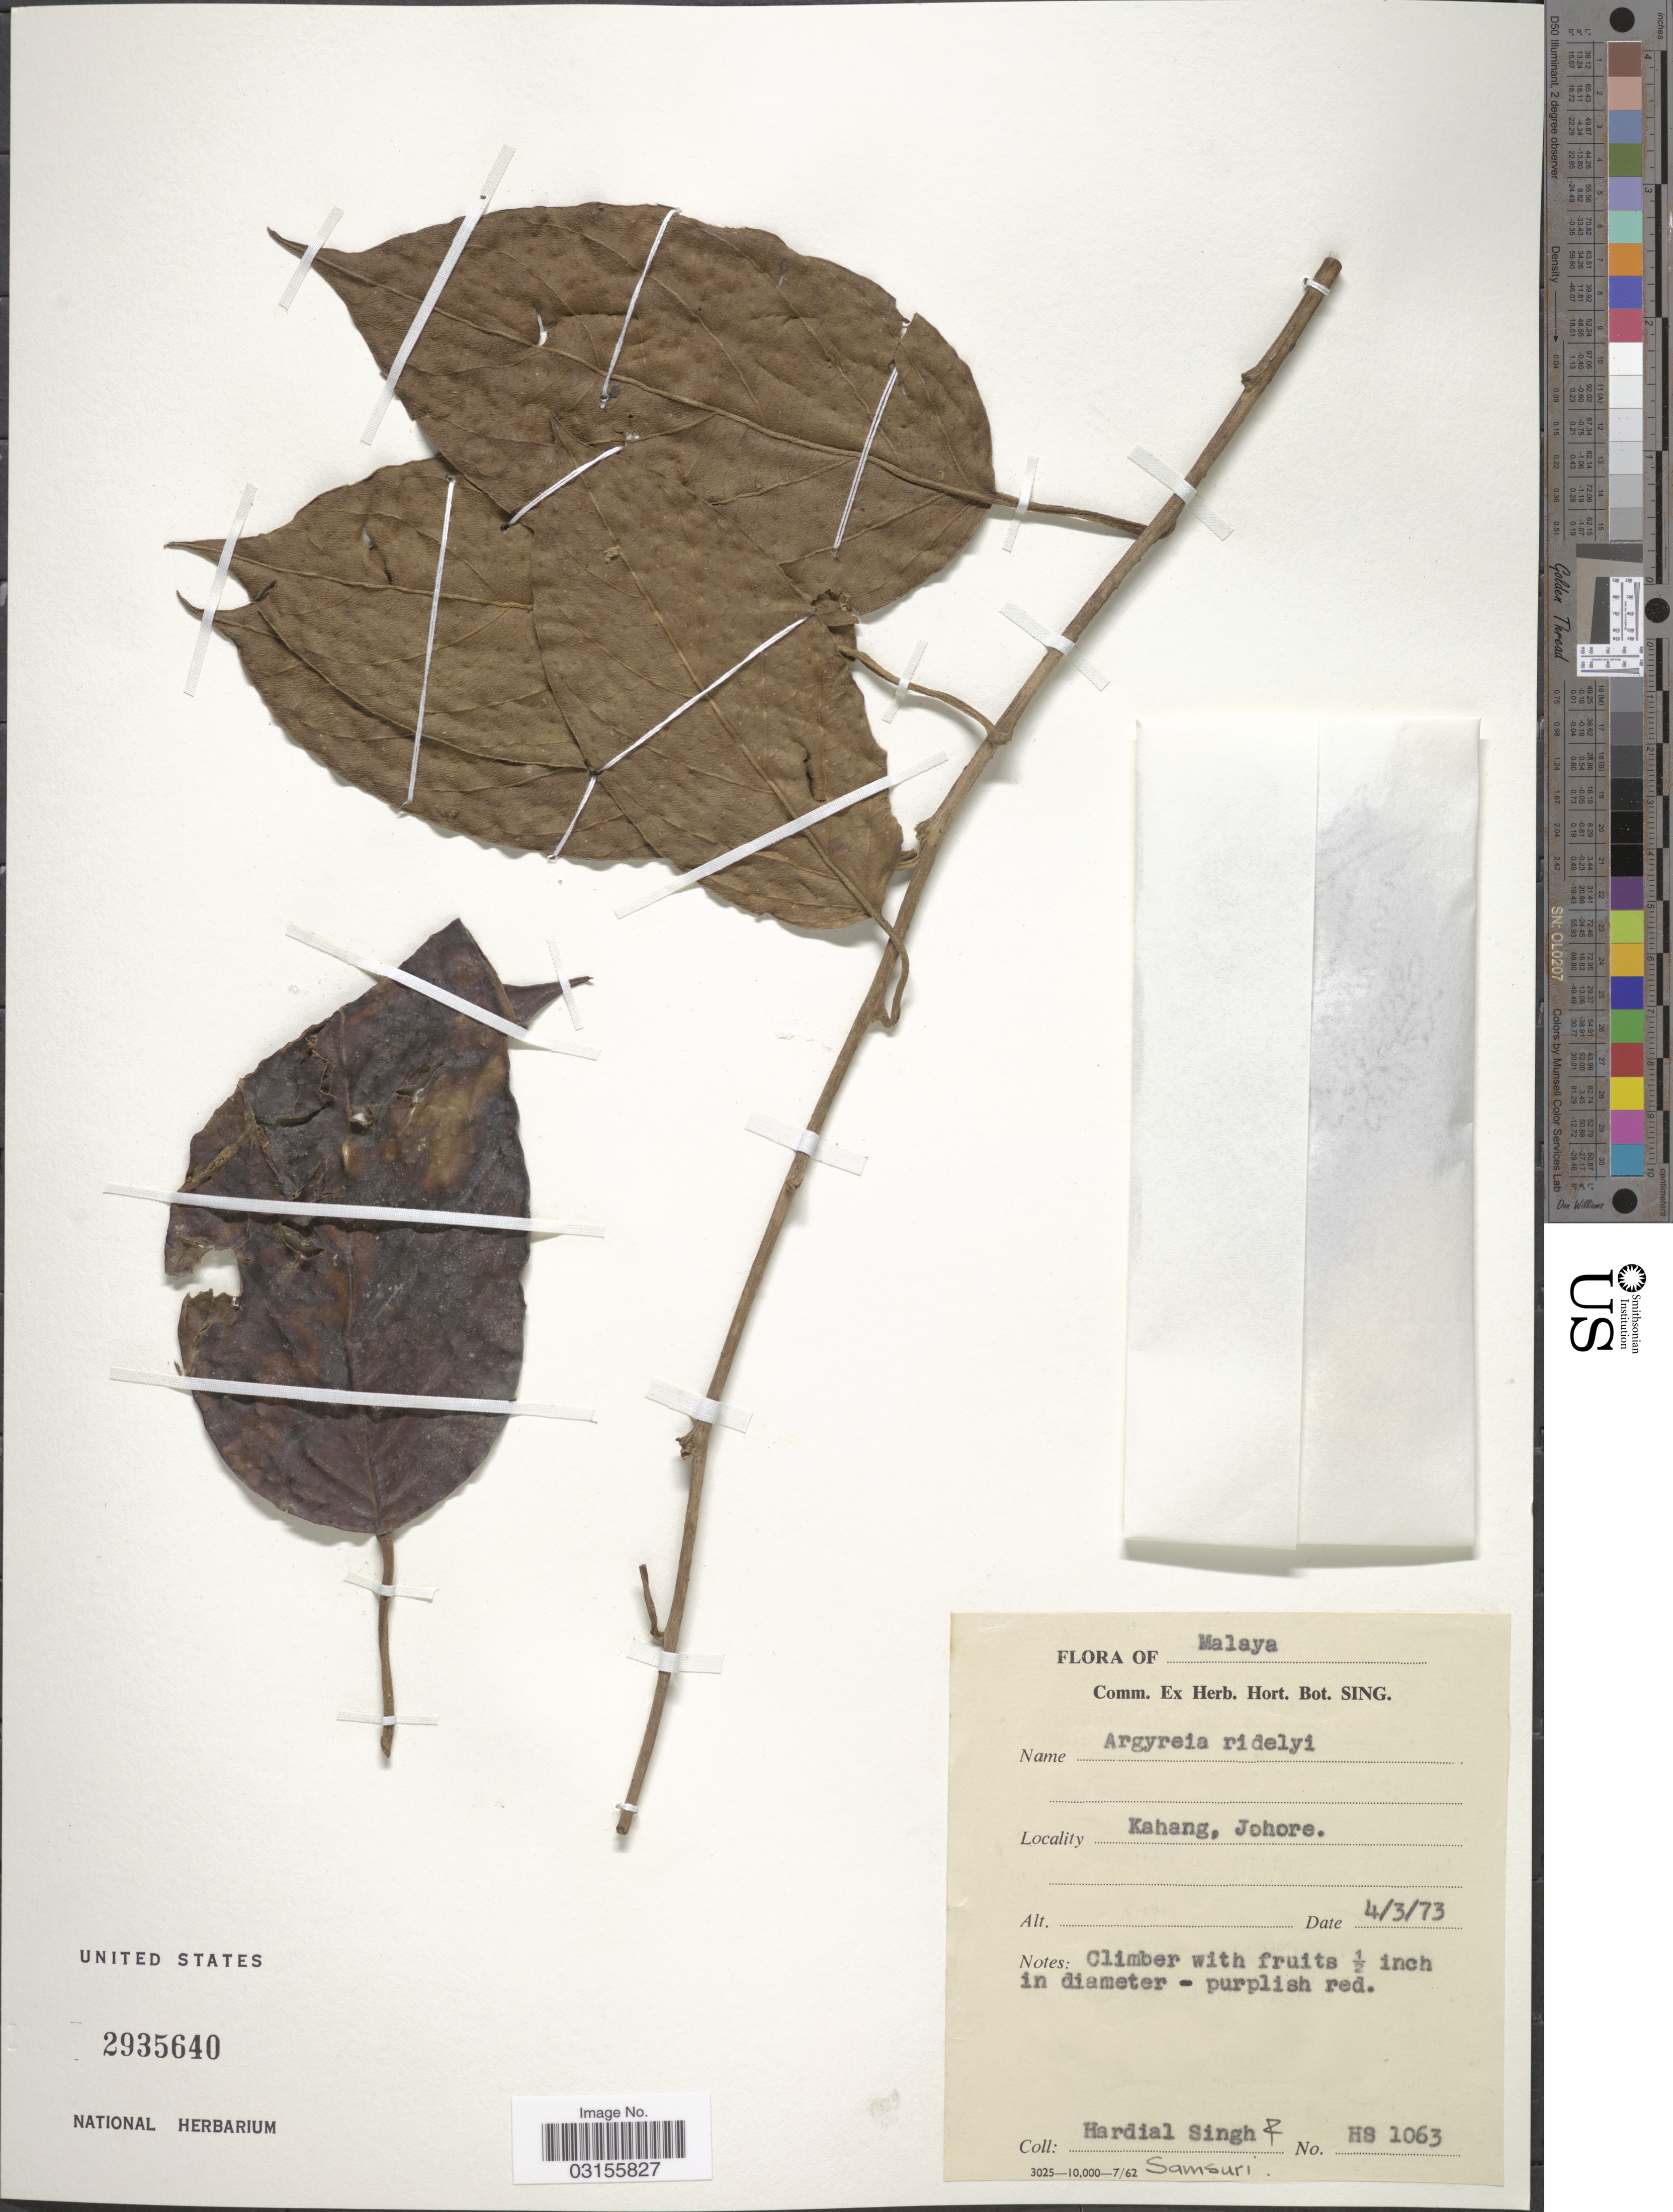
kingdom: Plantae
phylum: Tracheophyta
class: Magnoliopsida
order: Solanales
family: Convolvulaceae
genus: Argyreia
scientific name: Argyreia ridleyi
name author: (Prain) Prain ex Ooststr.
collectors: H. Singh & -. Samsuri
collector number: HS 1063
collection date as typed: Transcribed d/m/y: 4/3/73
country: Malaysia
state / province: Johor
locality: Malaya. Kahang.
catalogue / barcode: US 2935640